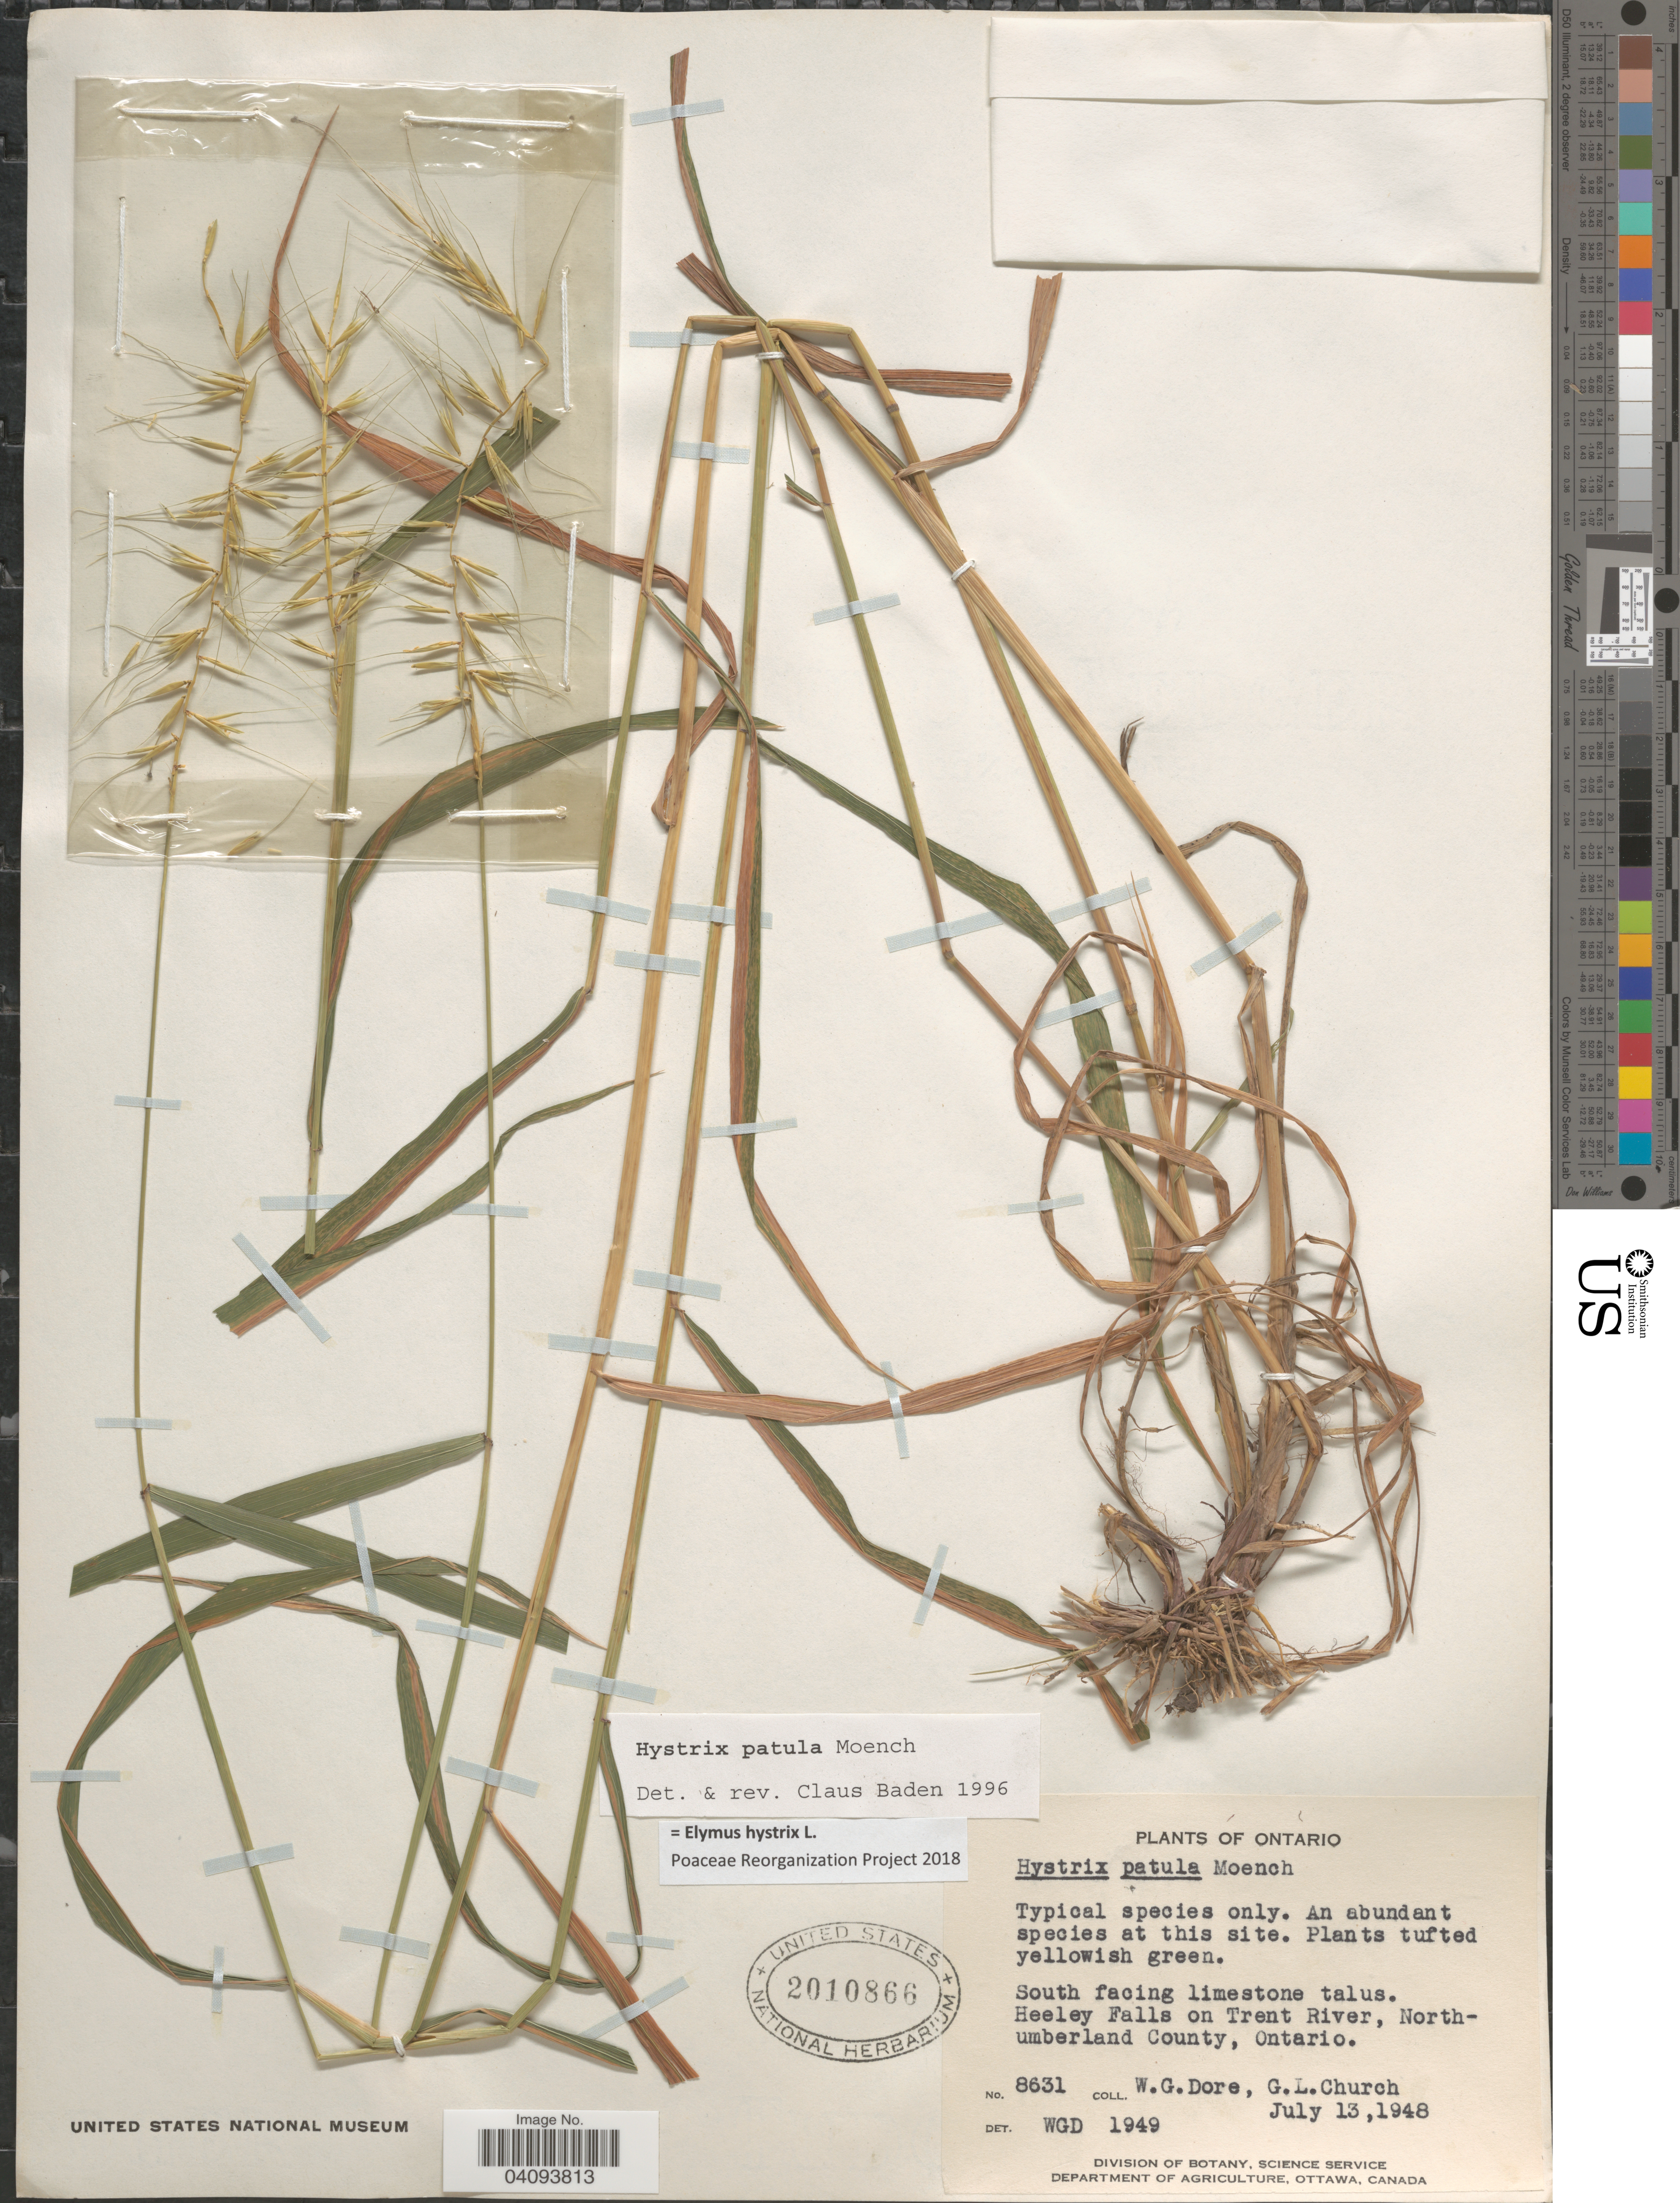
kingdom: Plantae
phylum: Tracheophyta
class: Liliopsida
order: Poales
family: Poaceae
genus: Elymus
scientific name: Elymus hystrix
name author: L.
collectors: W. Dore & G. L. Church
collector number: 8631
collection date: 1948-07-13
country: Canada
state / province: Ontario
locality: South facing limestone talus. Heeley Falls on Trent River, Northumberland County.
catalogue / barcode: US 2010866